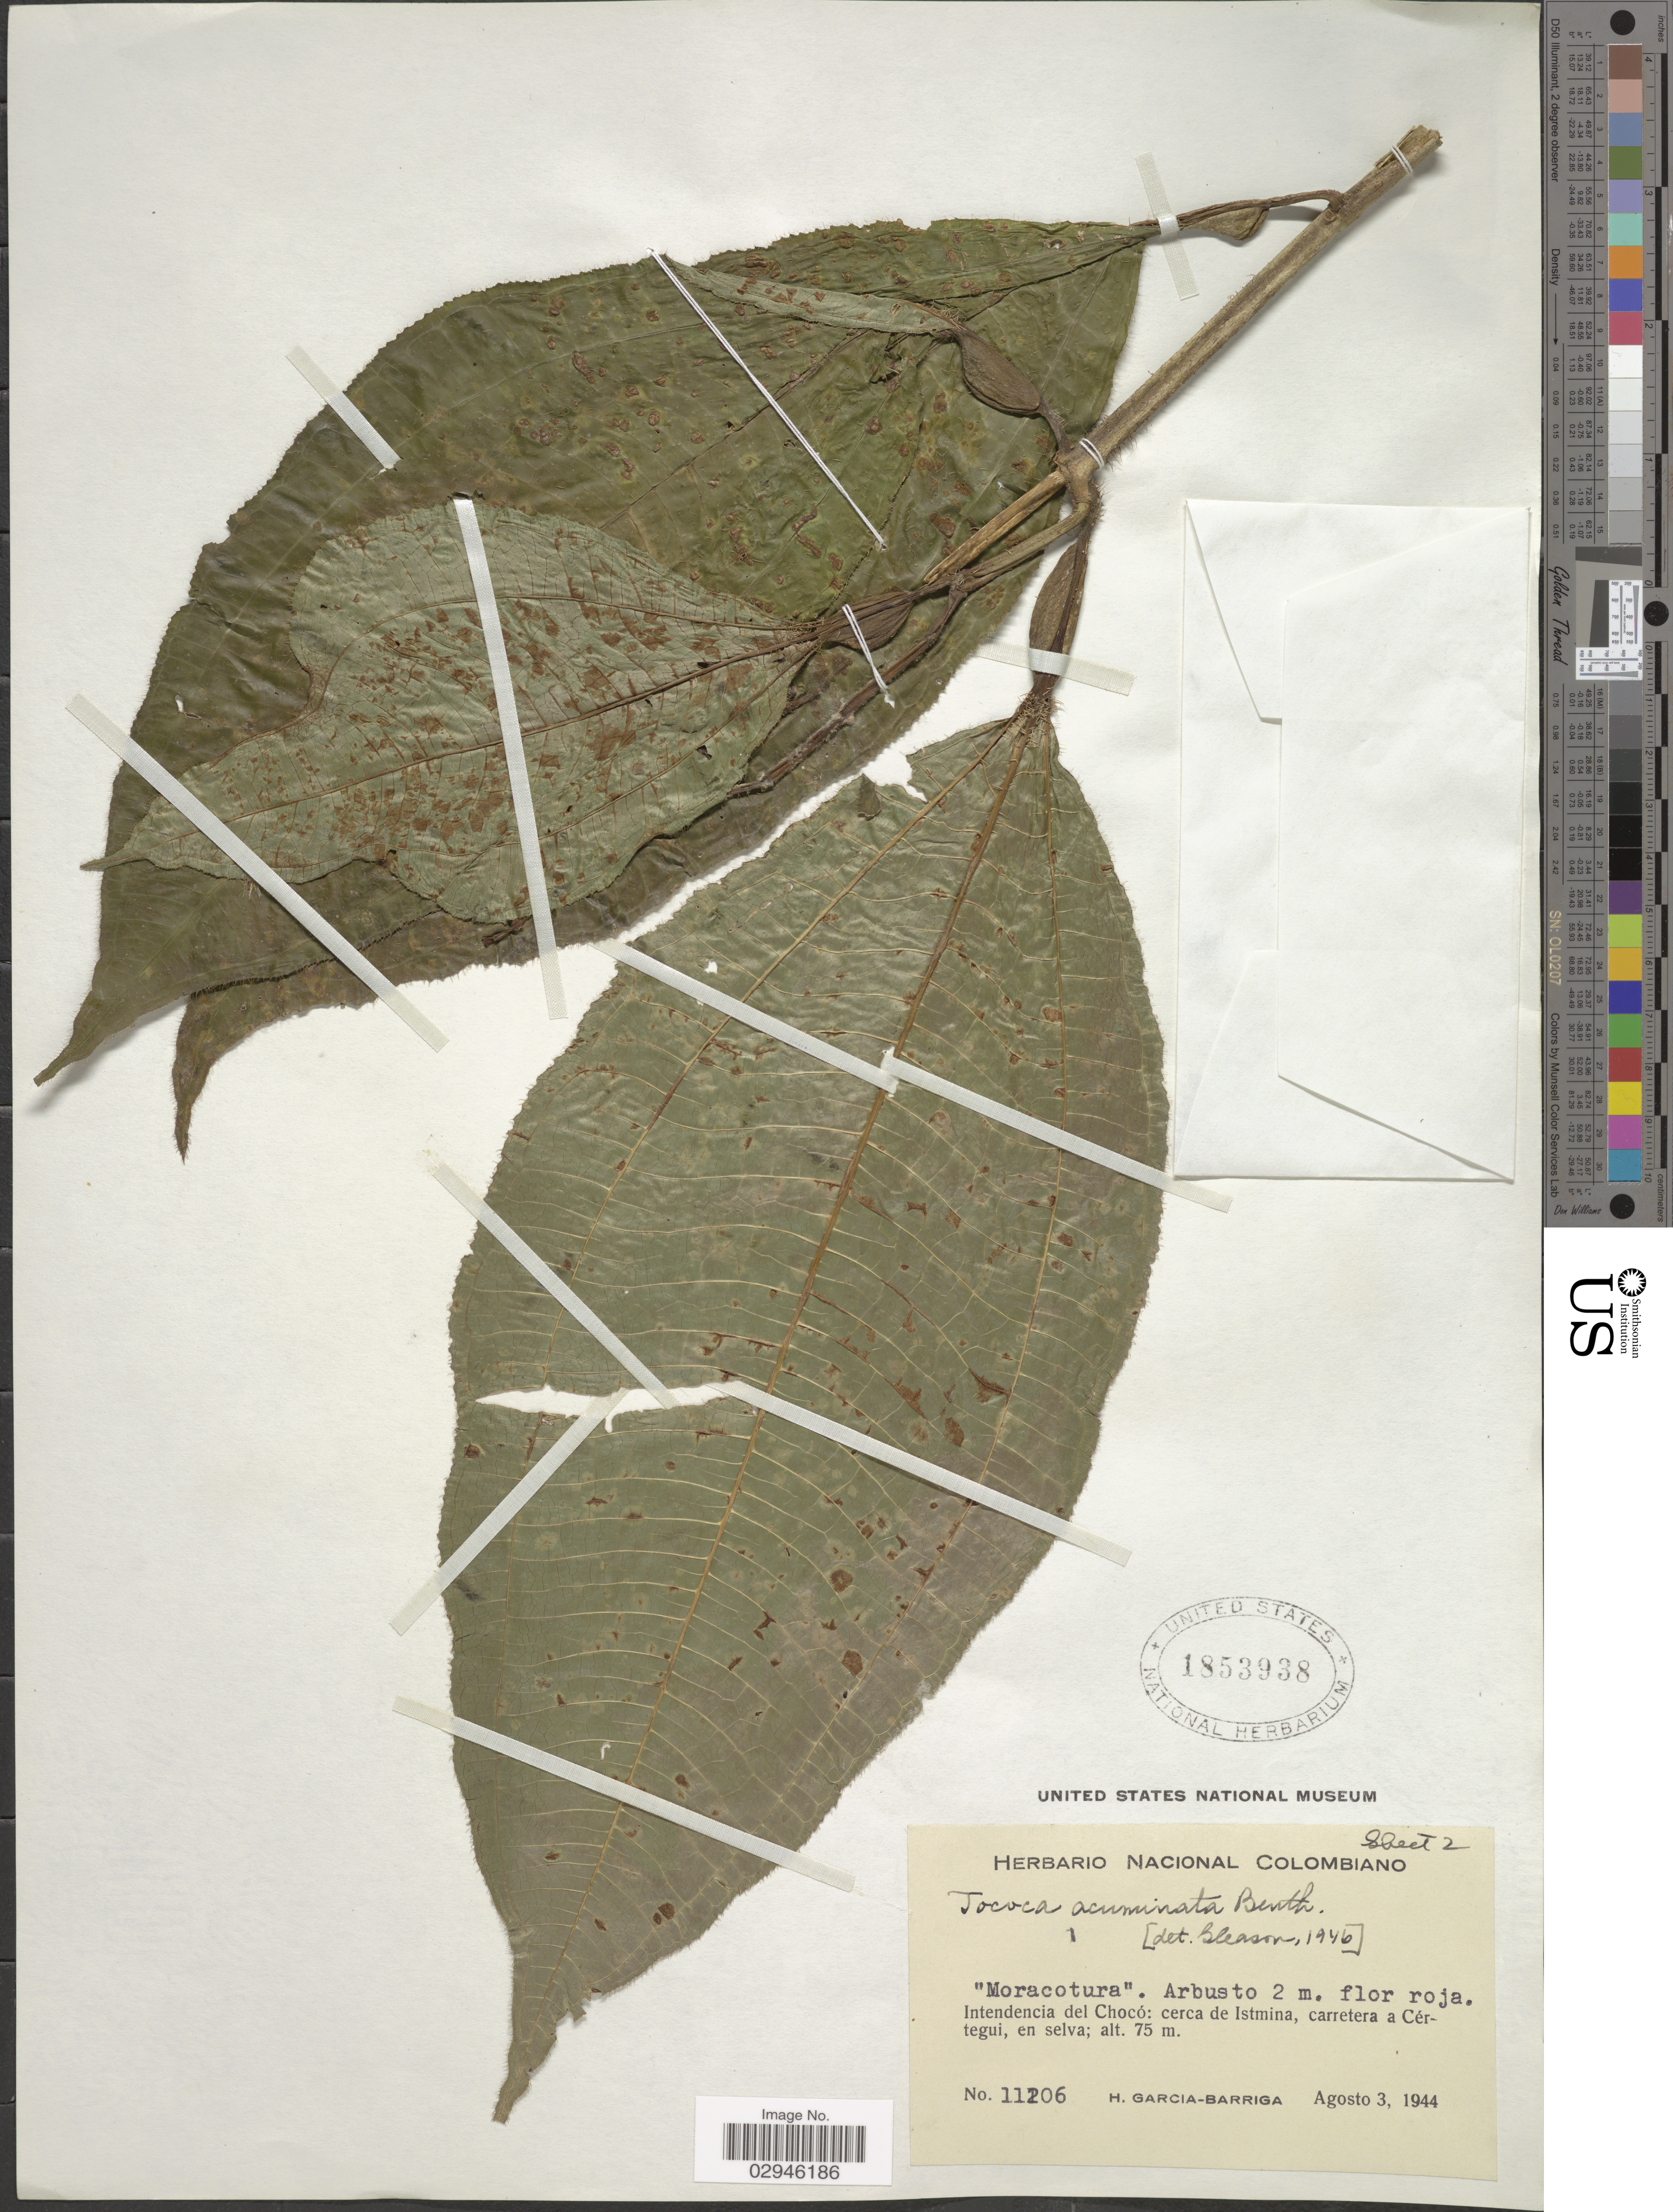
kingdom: Plantae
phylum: Tracheophyta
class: Magnoliopsida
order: Myrtales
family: Melastomataceae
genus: Tococa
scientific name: Tococa acuminata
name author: Benth.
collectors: H. García Barriga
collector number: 11206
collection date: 1944-08-03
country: Colombia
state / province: Chocó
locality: Intendencia del Chocó: cerca de Istmina, carretera a Cértegui, en selva.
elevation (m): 75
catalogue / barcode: US 1853938